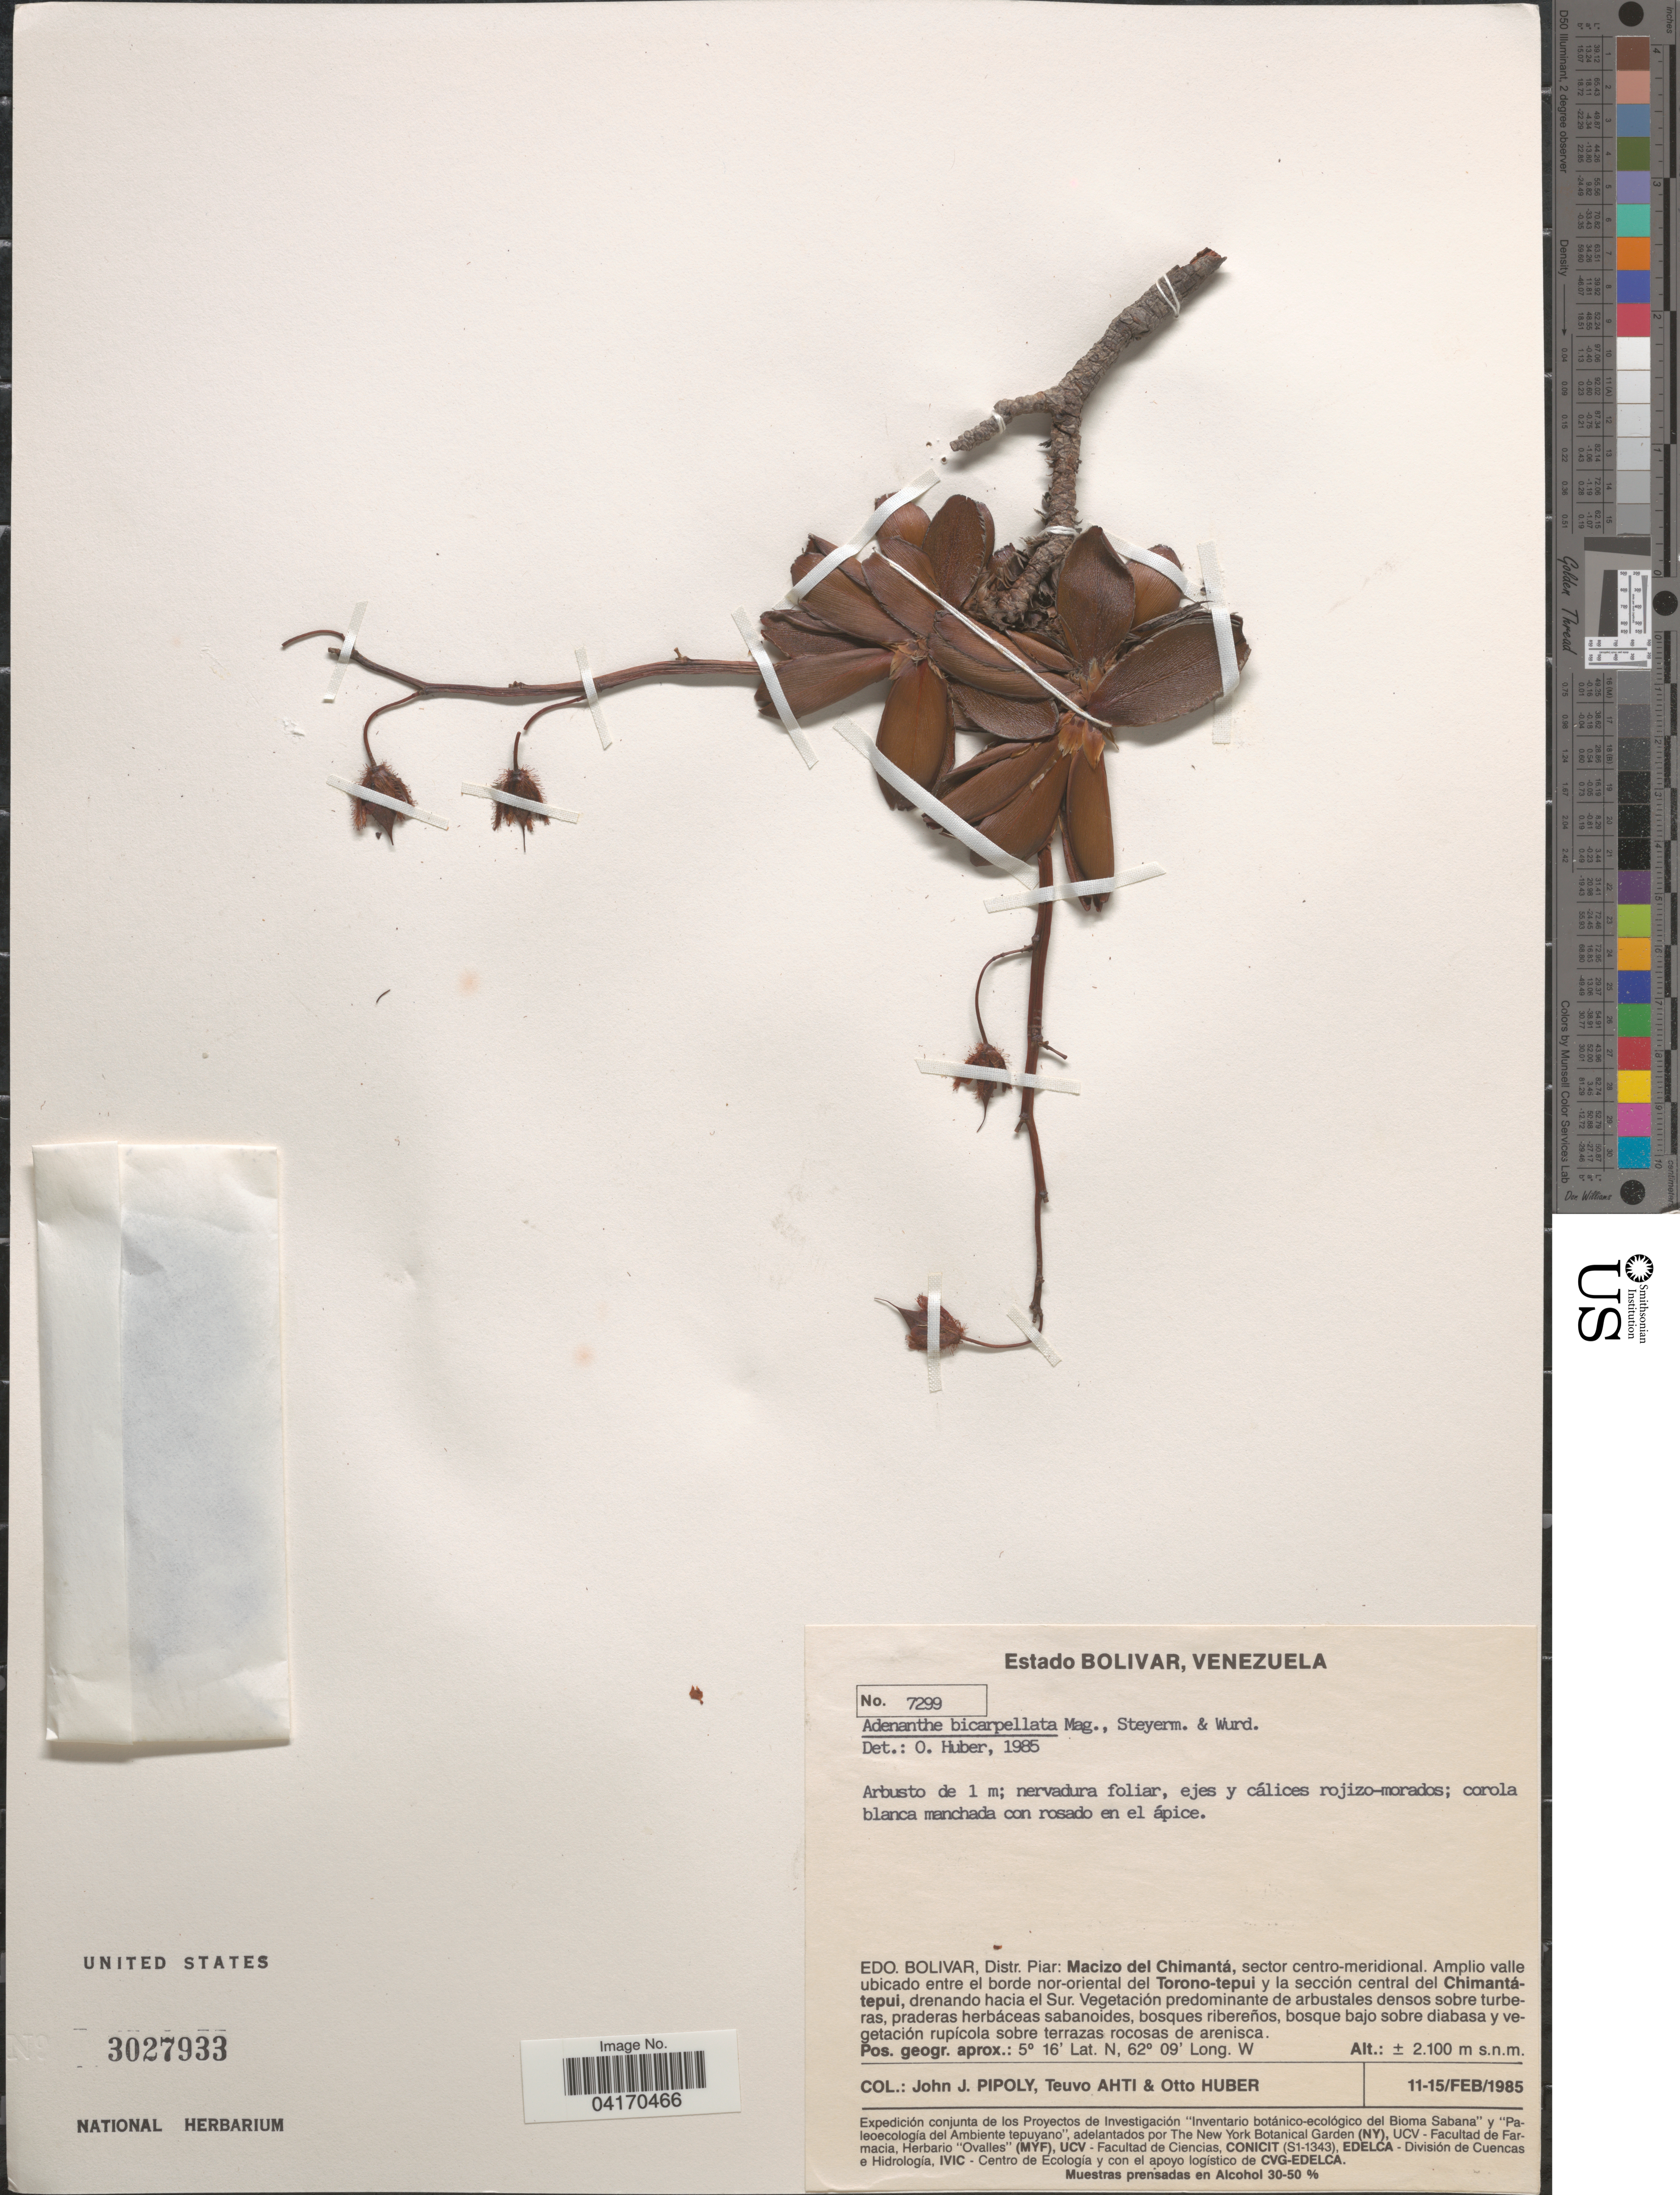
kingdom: Plantae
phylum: Tracheophyta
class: Magnoliopsida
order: Malpighiales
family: Ochnaceae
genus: Tyleria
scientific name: Tyleria bicarpellata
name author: (Maguire et al.) M.C.E. Amaral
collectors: J. J. Pipoly, T. T. Ahti & O. Huber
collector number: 7299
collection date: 1985-02-11/1985-02-15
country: Venezuela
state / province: Bolivar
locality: Distrito Piar: Macizo del Chimantá, sector centro-meridional. Amplio valle ubicado entre el borde nor-oriental del Torono-tepui y la sección central del Chimantá-tepui, drenando hacia el Sur. Expedición conjunta de los Proyectos de Investigación "Inventario botánico-ecológico del Bioma Sabana" y "Paleoecología del Ambiente tepuyano".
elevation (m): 2100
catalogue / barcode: US 3027933